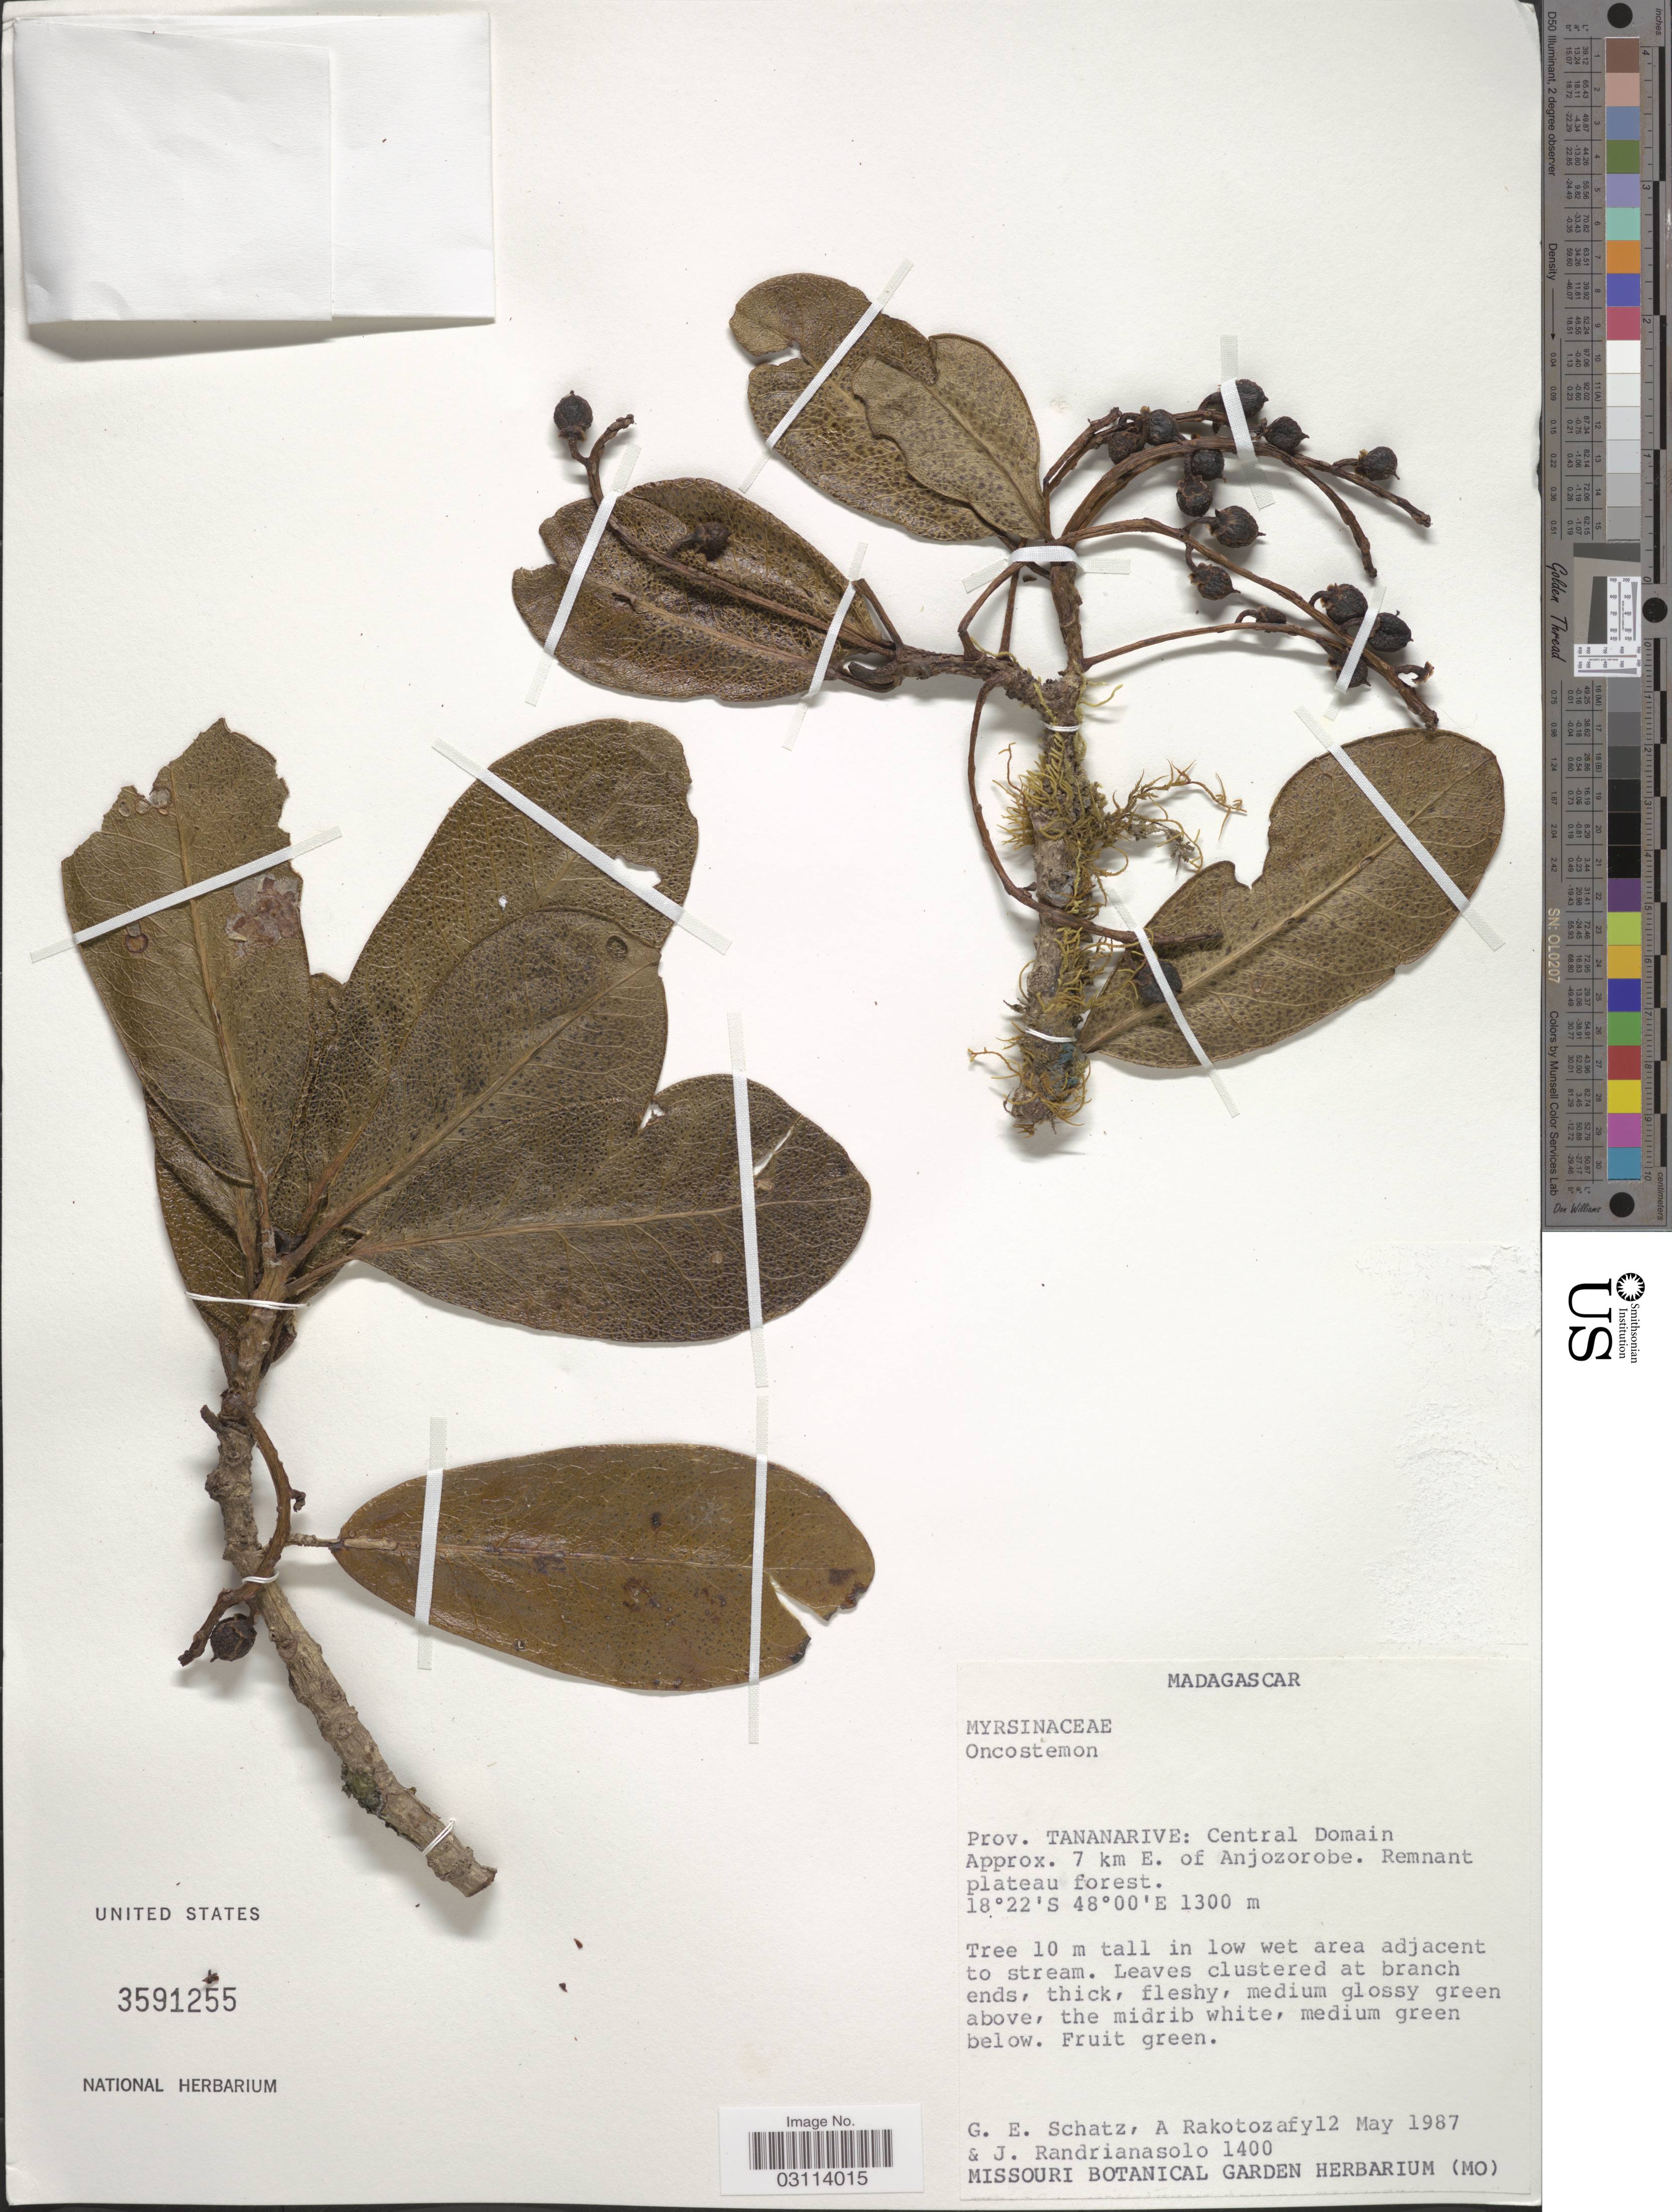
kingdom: Plantae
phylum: Tracheophyta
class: Magnoliopsida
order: Ericales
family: Primulaceae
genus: Oncostemon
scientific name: Oncostemon sp.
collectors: G. Schatz, A. Rakotozafy & J. Randrianasolo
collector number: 1400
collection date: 1987-05-12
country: Madagascar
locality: Prov. Tananarive: Central Domain Approx. 7 km E. of Anjozorobe.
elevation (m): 1300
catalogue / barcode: US 3591255